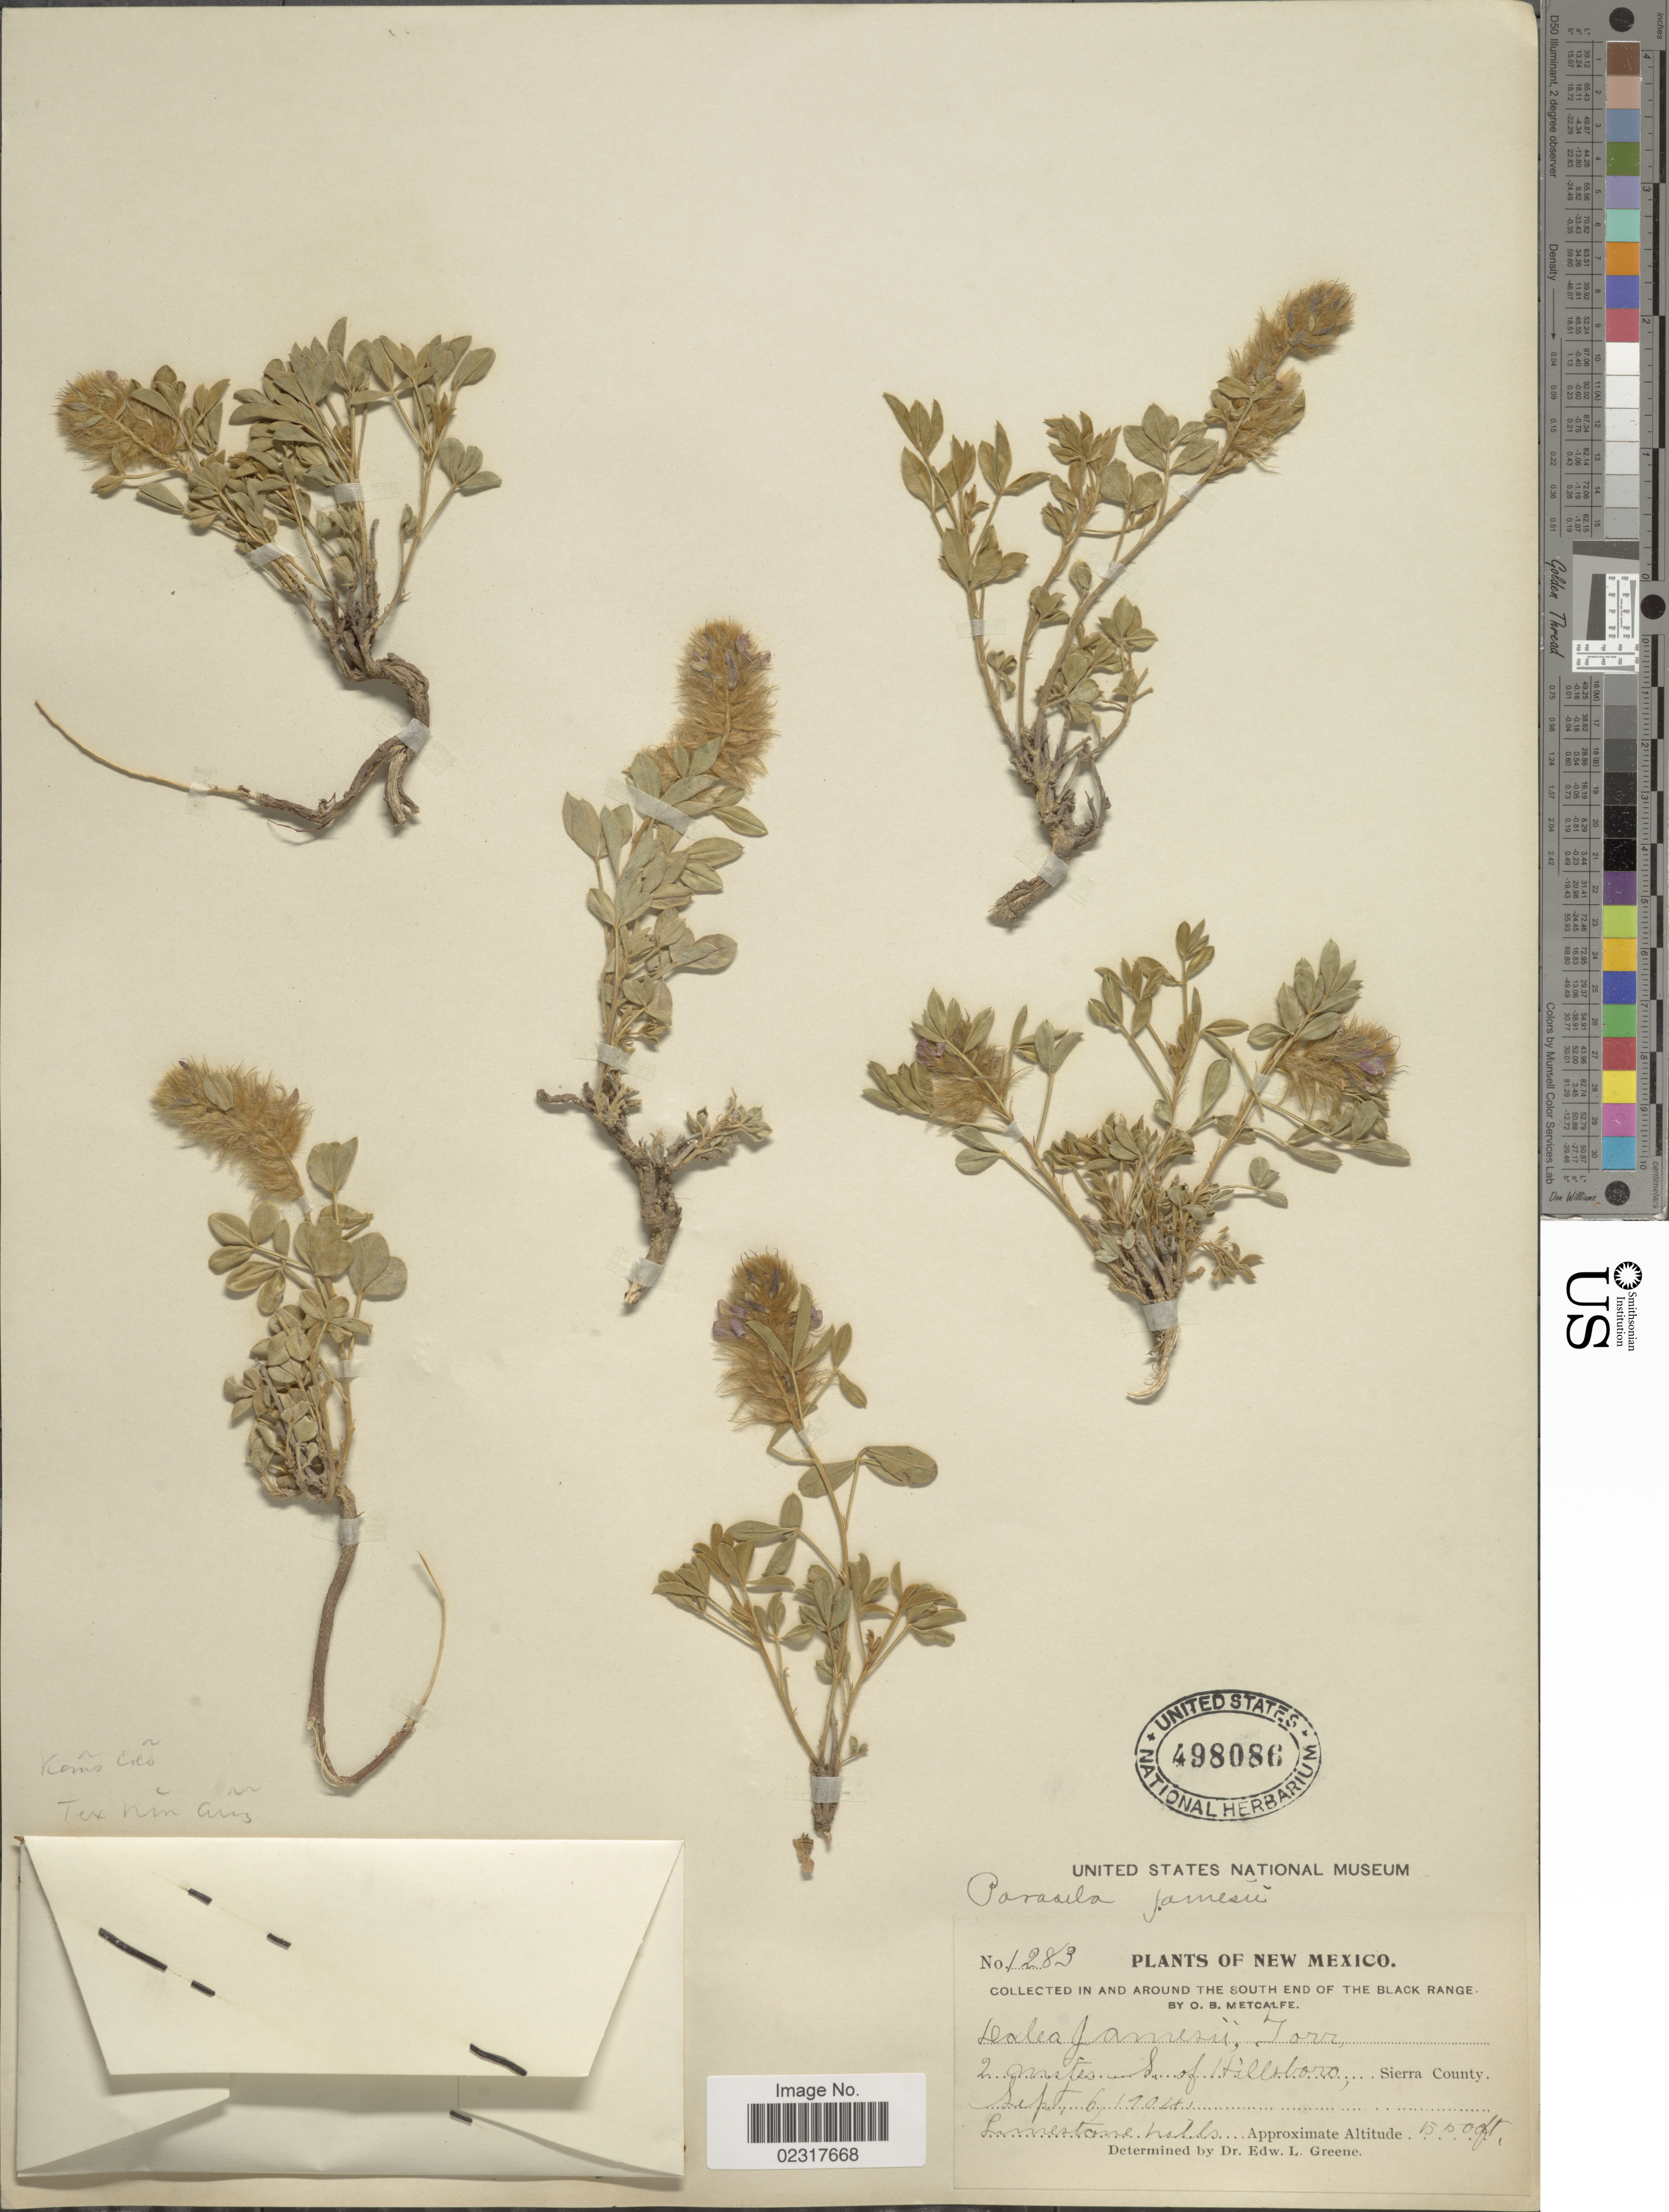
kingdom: Plantae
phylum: Tracheophyta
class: Magnoliopsida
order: Fabales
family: Fabaceae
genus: Dalea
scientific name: Dalea jamesii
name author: (Torr.) Torr. & A. Gray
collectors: O. B. Metcalfe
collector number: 1283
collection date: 1904-09-06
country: United States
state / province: New Mexico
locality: Around the south end of the Black Range, 2 miles S of Hillsboro, Sierra County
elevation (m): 1676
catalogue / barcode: US 498086